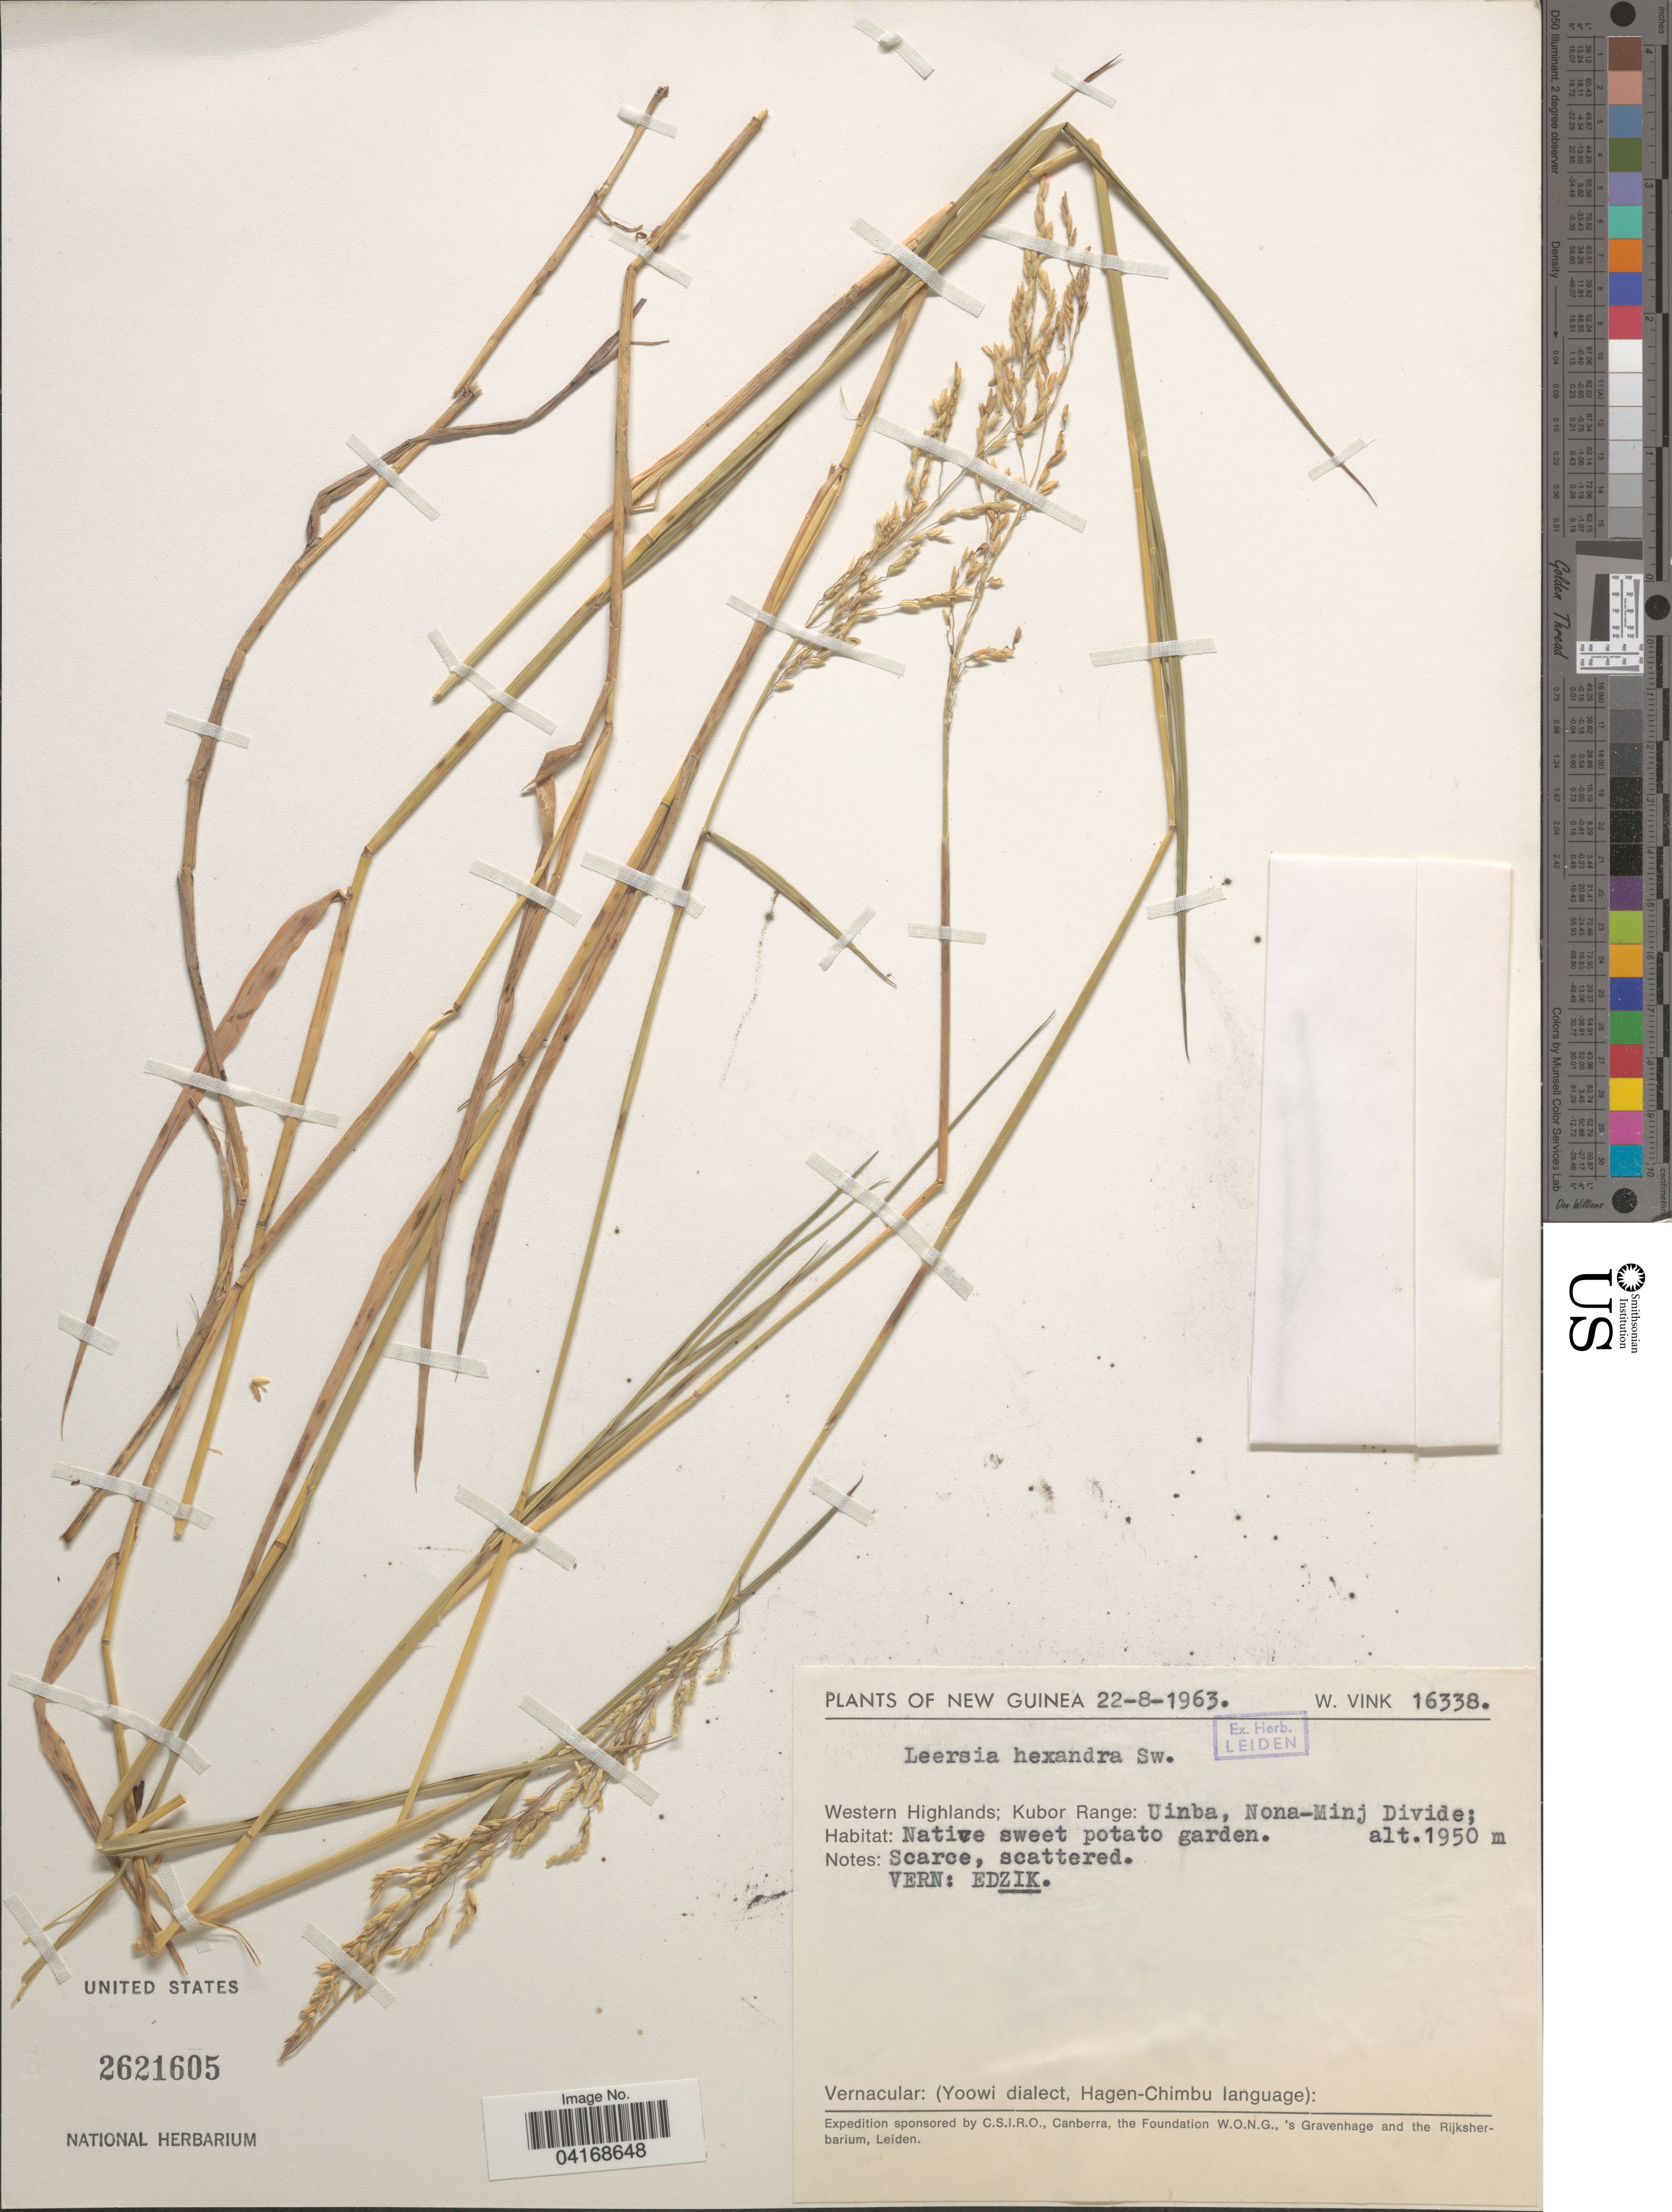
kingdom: Plantae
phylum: Tracheophyta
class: Liliopsida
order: Poales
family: Poaceae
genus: Leersia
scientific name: Leersia hexandra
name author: Sw.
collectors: W. Vink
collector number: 16338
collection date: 1963-08-22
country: Papua New Guinea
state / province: Western Highlands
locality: Kubor Range: Uinba, Nona-Minj Divide.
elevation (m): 1950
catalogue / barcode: US 2621605